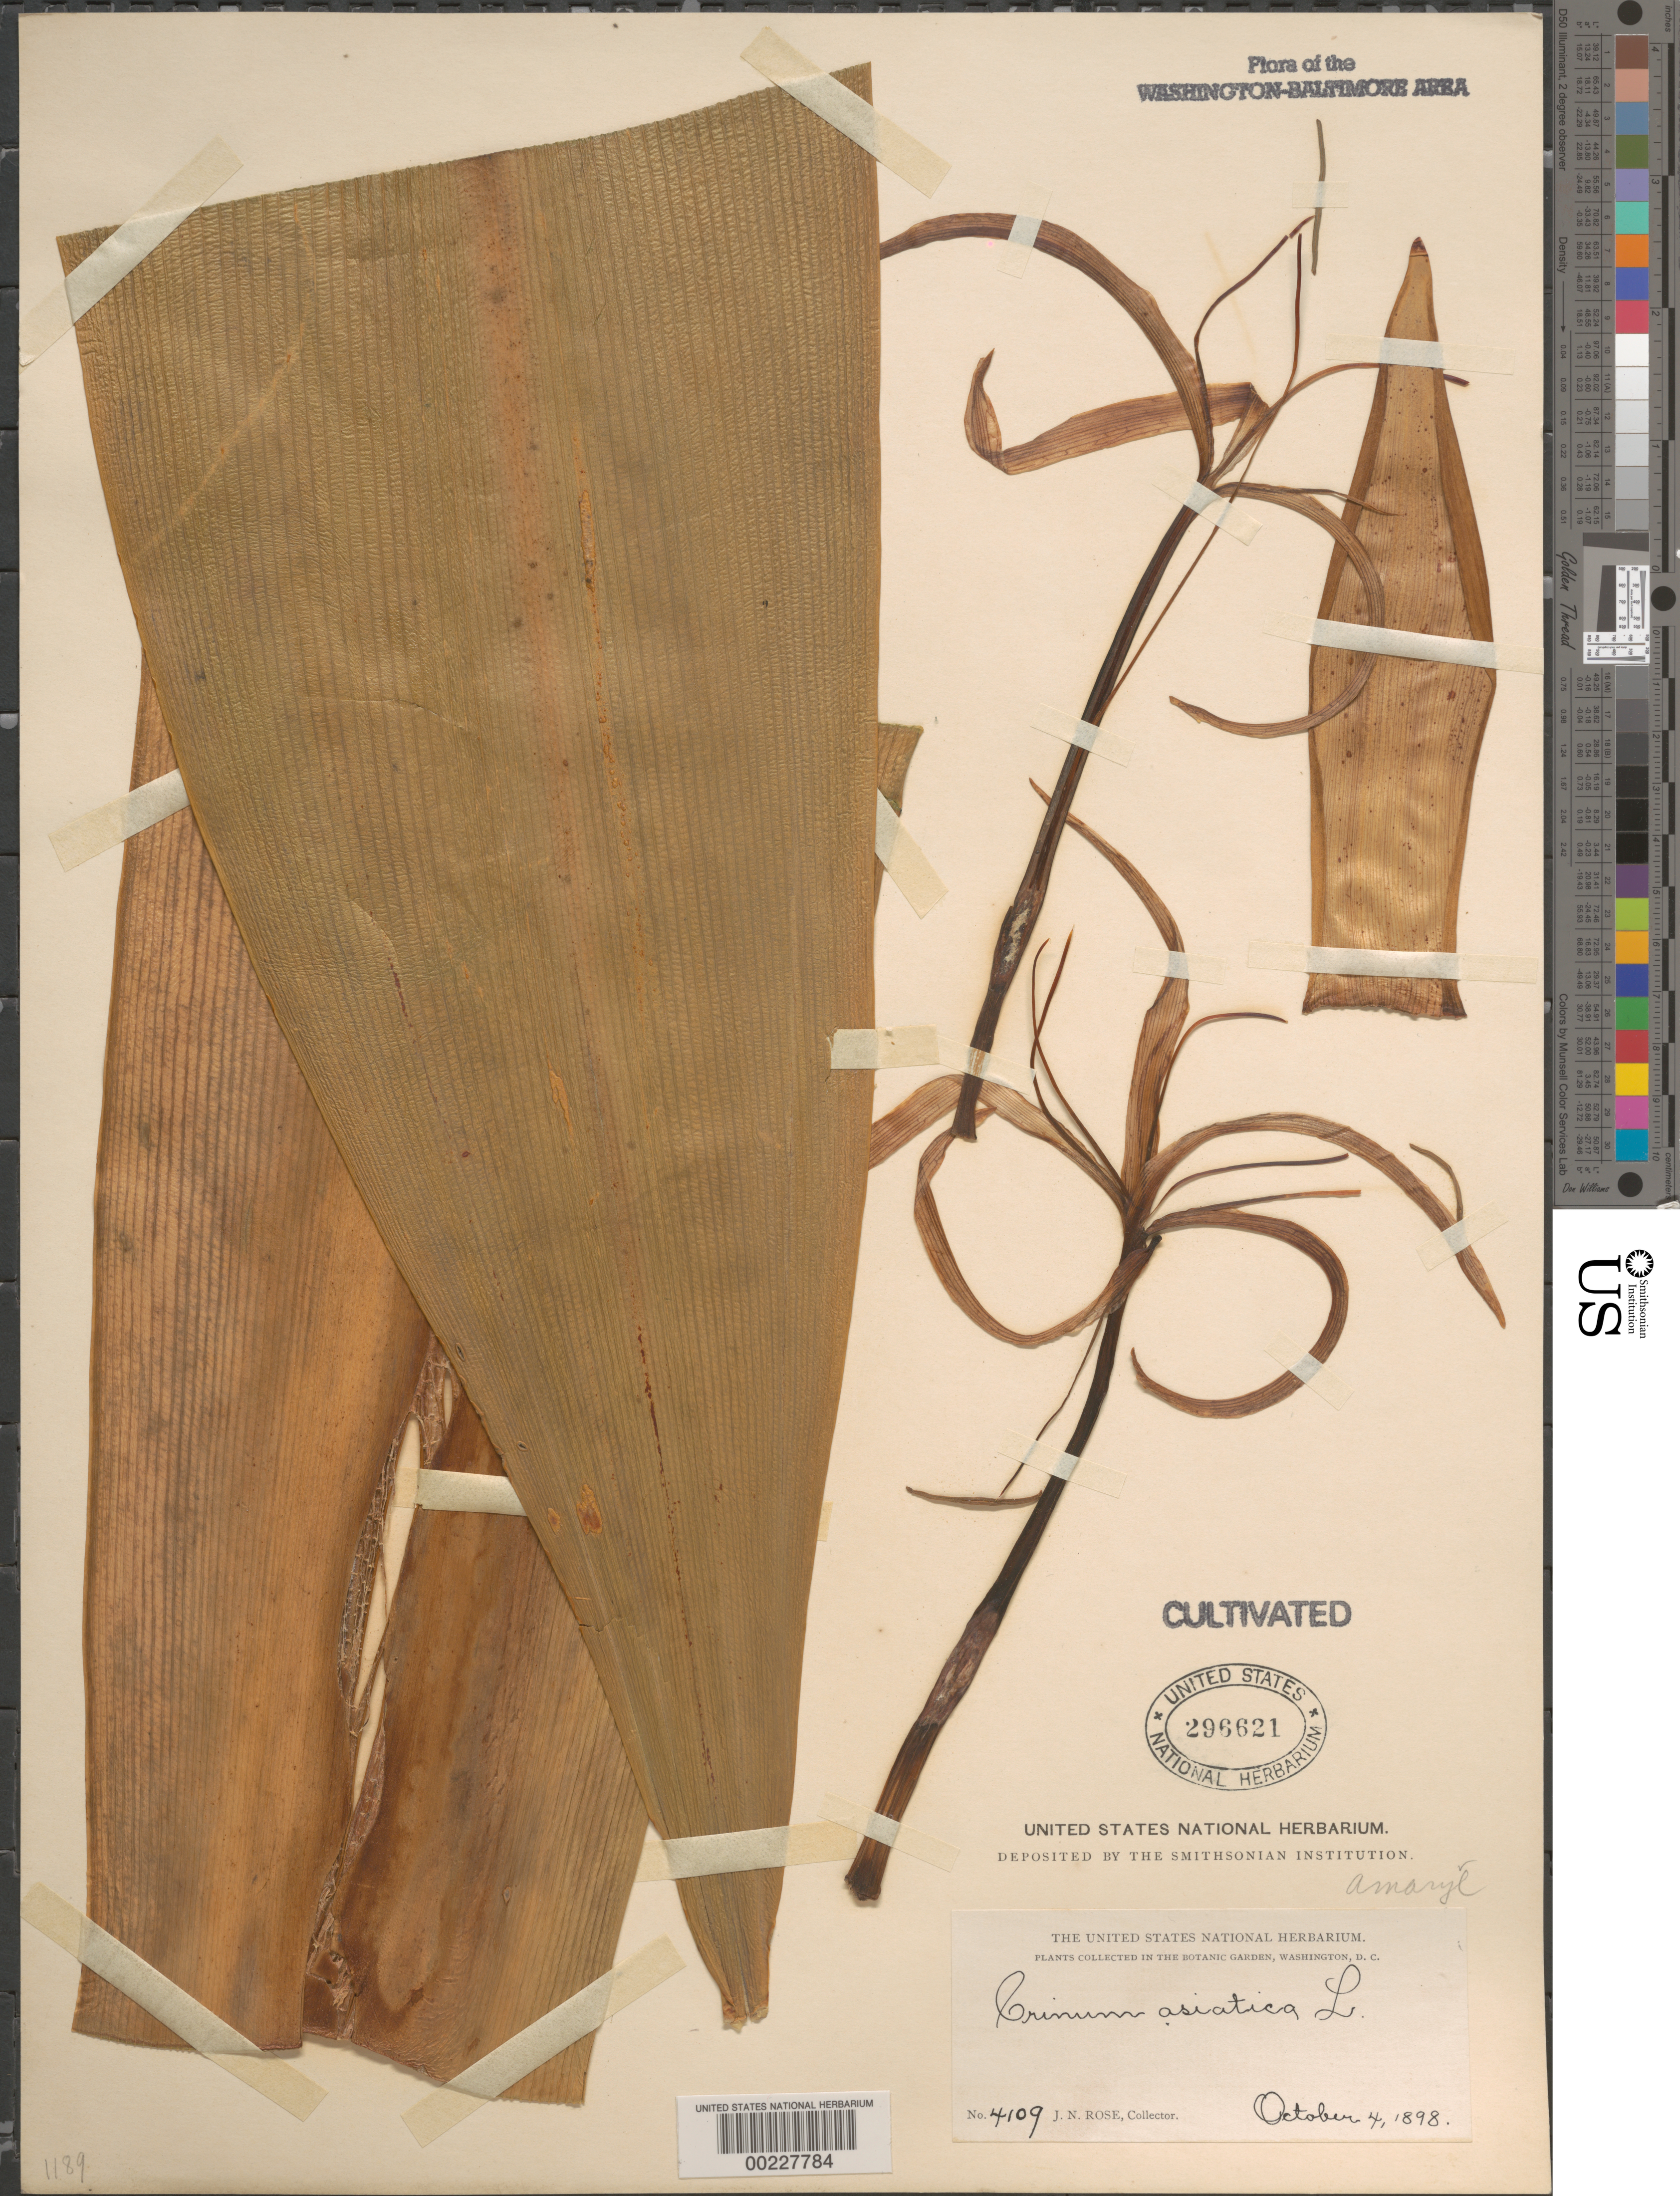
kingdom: Plantae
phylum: Tracheophyta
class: Liliopsida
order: Asparagales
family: Amaryllidaceae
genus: Crinum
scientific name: Crinum asiaticum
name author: L.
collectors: J. N. Rose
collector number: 4109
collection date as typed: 04 Oct 1898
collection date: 1898-10-04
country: United States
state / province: District of Columbia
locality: Botanical gardens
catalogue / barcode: US 296621